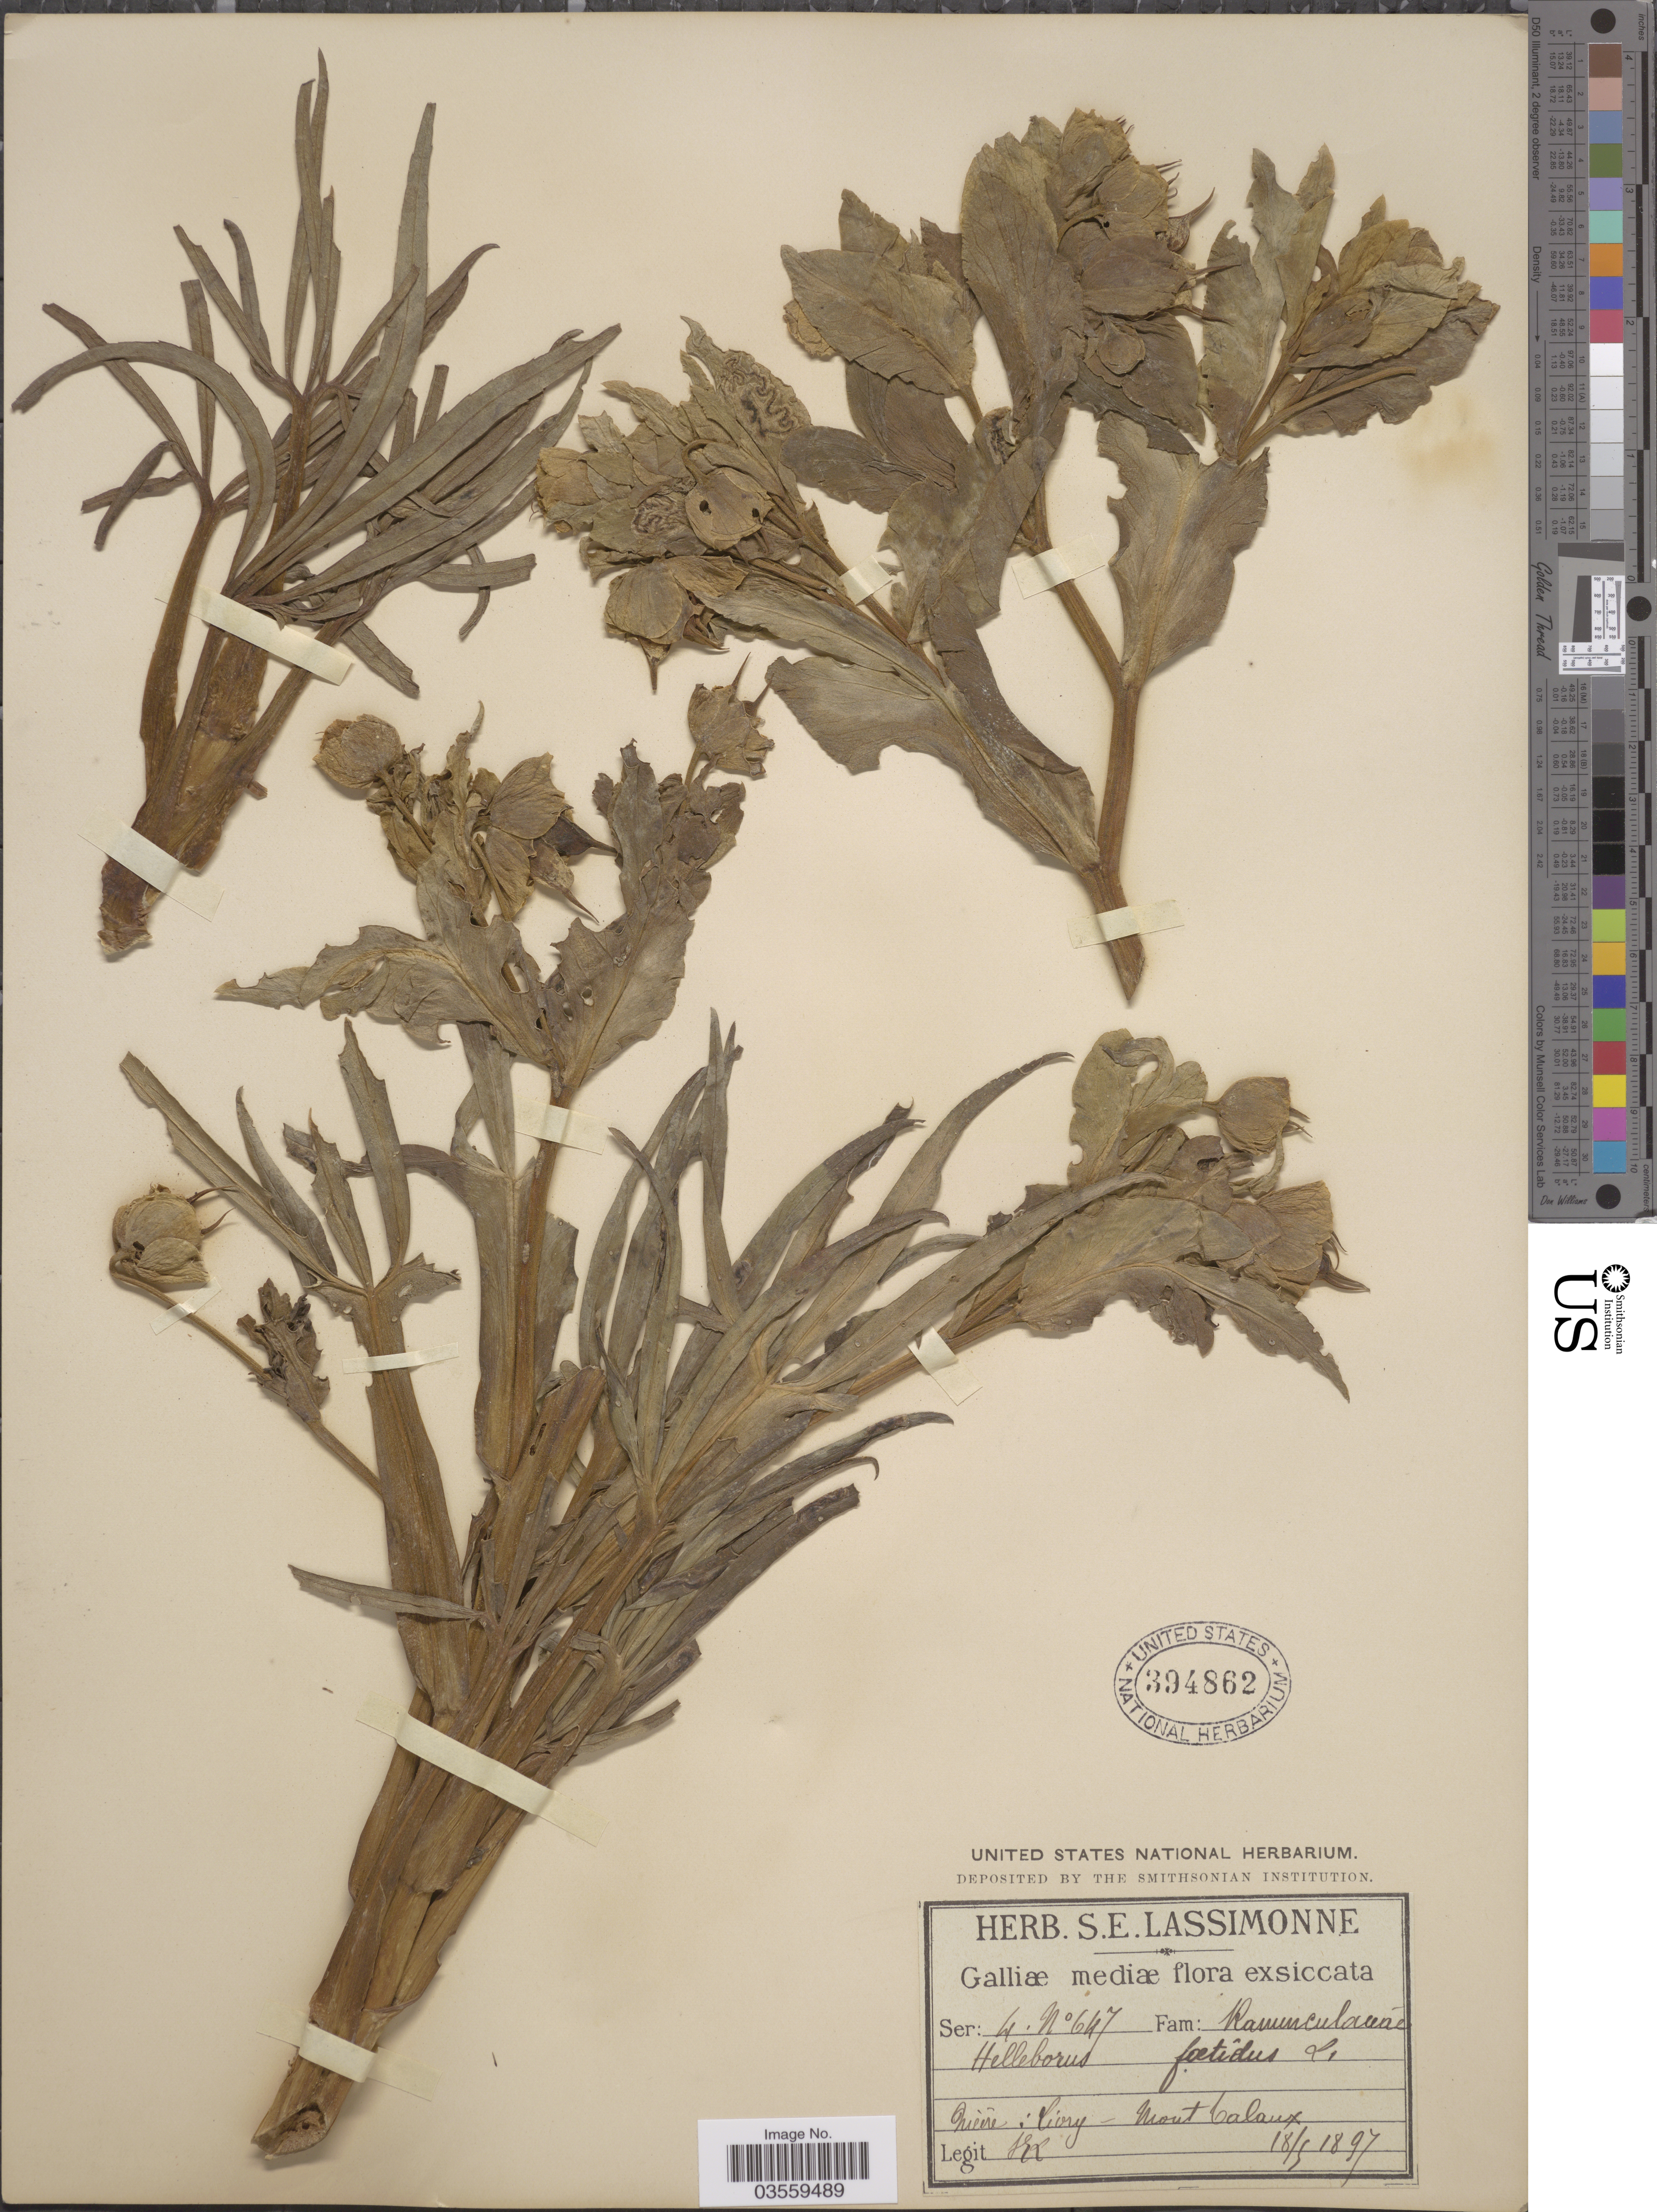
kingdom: Plantae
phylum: Tracheophyta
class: Magnoliopsida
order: Ranunculales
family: Ranunculaceae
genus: Helleborus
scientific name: Helleborus foetidus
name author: L.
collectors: S. Lassimonne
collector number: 647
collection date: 1897-05-18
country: France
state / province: Bourgogne-Franche-Comté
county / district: Nièvre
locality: Galliæ mediæ. Nievre: Livry- Mont Calaux.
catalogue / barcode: US 394862